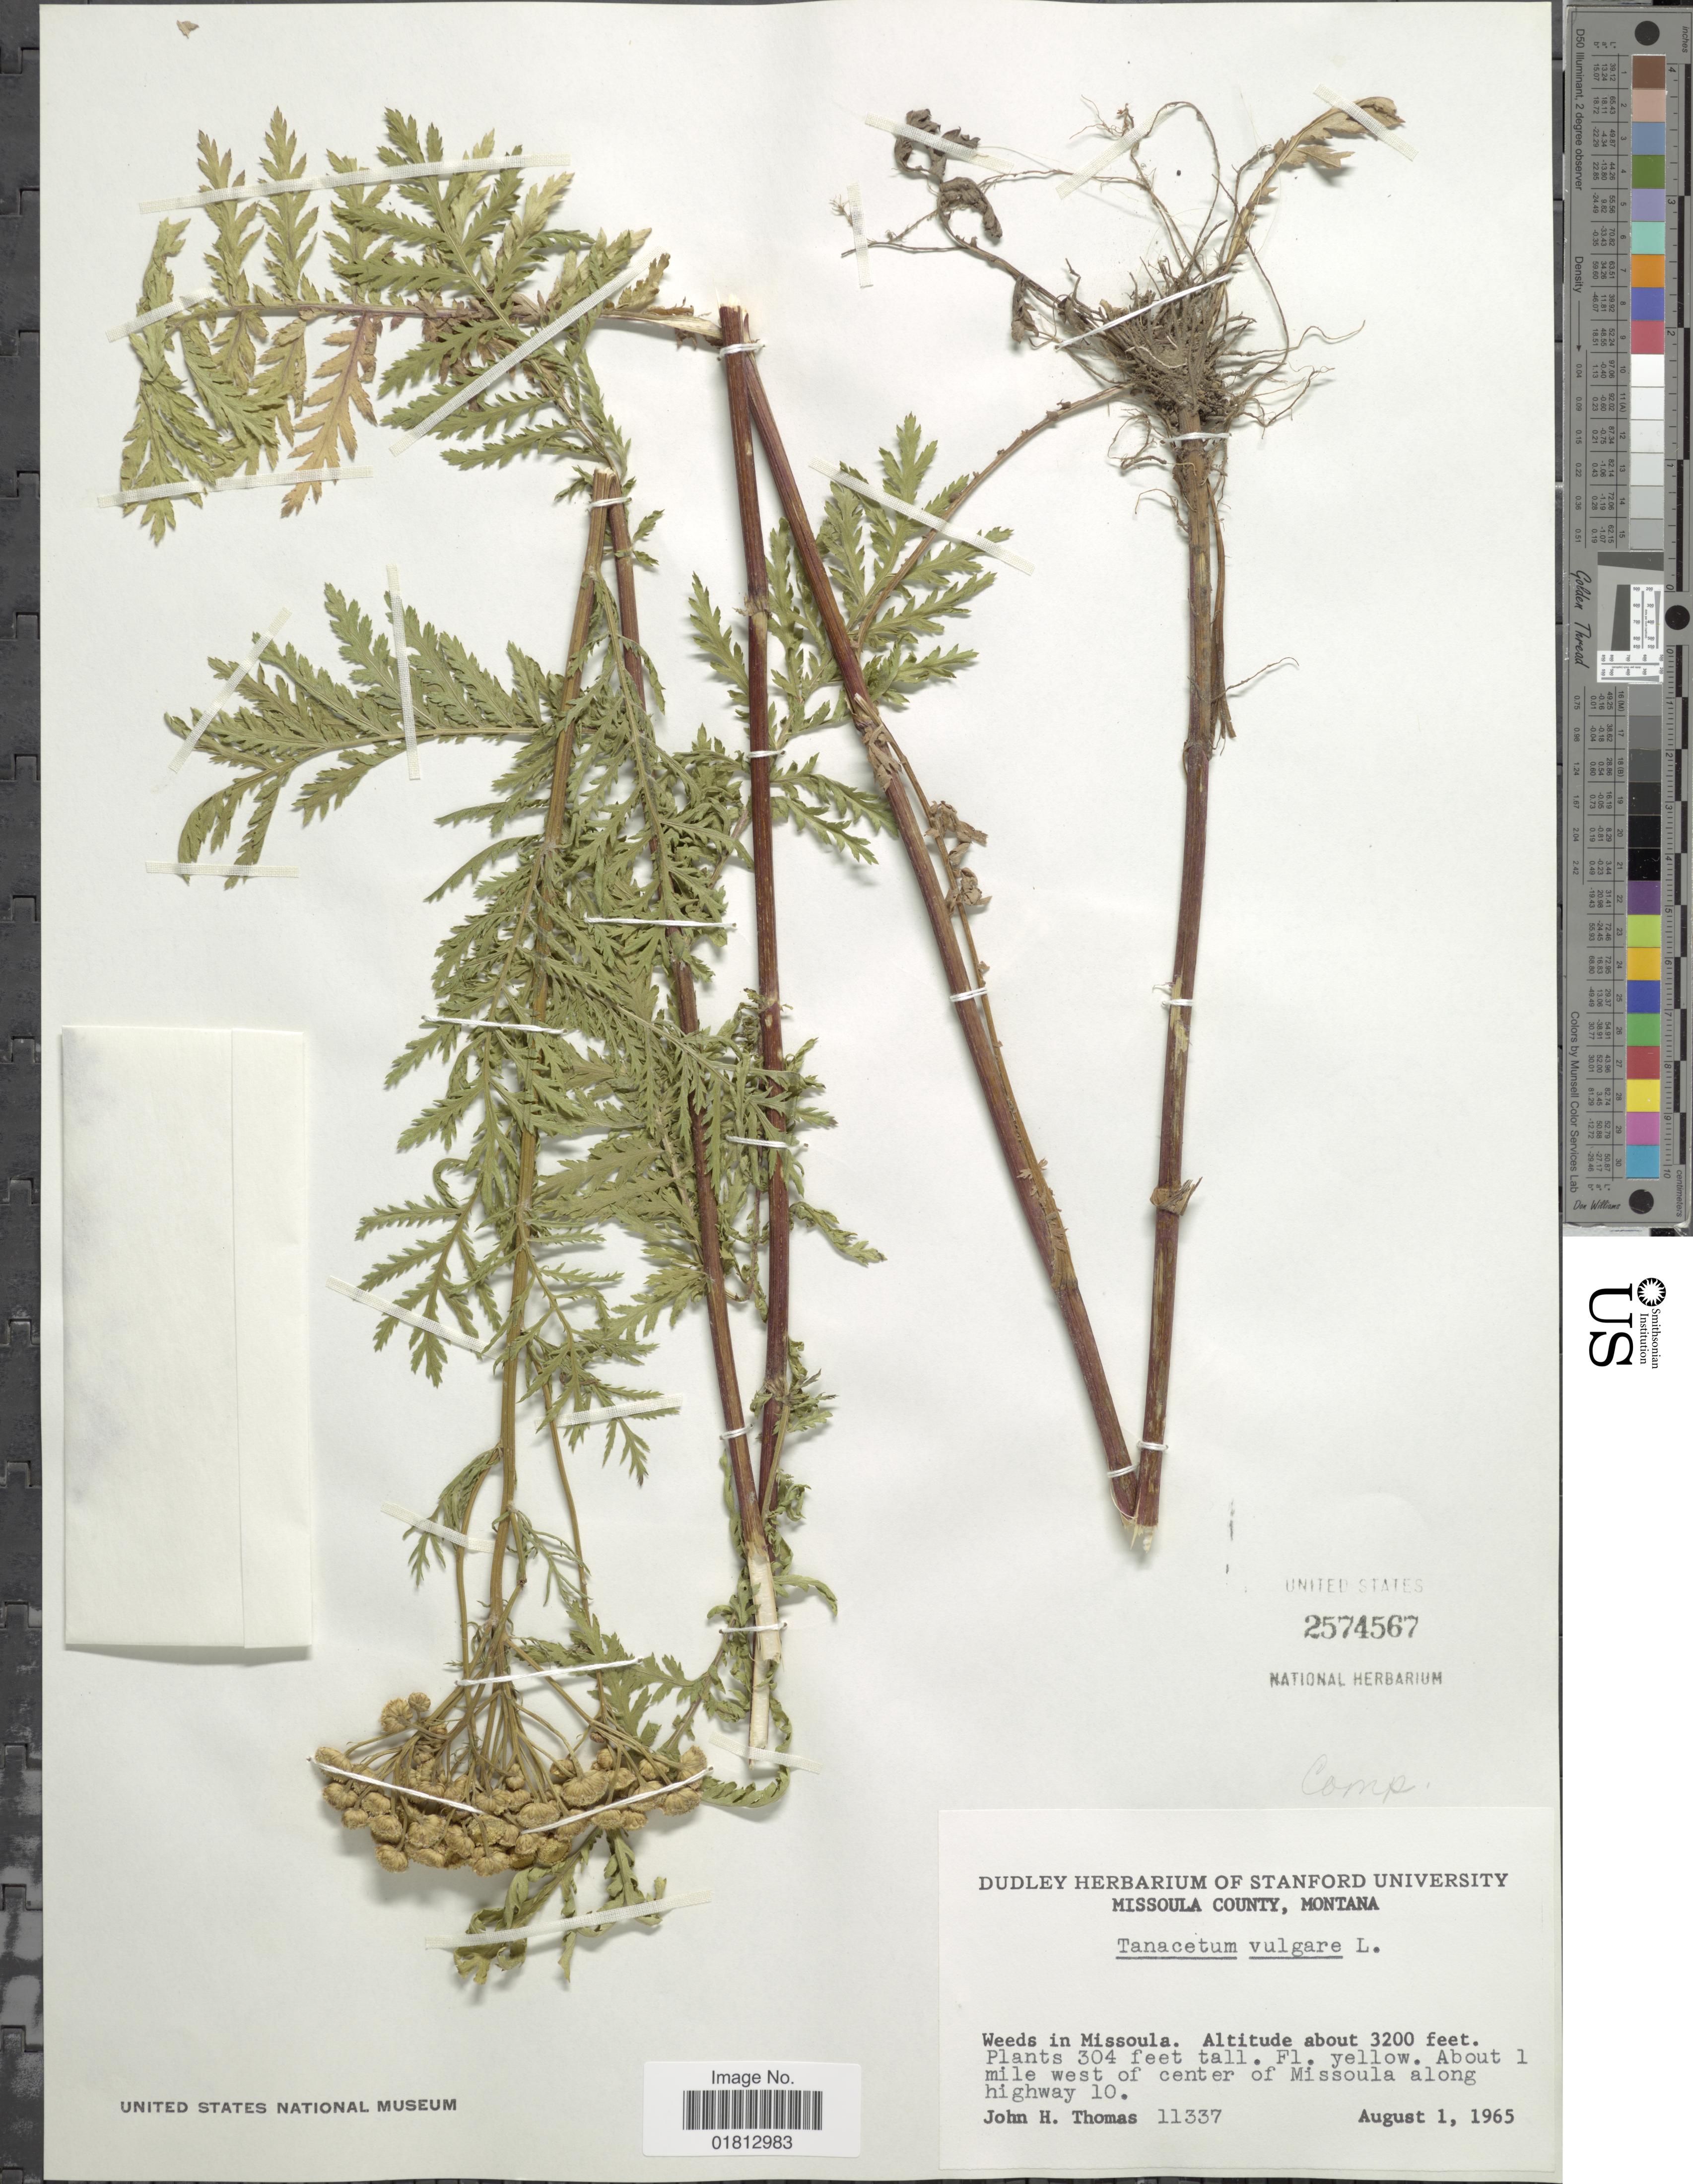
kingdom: Plantae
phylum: Tracheophyta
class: Magnoliopsida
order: Asterales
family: Asteraceae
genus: Tanacetum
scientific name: Tanacetum vulgare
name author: L.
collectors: J. H. Thomas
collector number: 11337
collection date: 1965-08-01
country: United States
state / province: Montana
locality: Missoula County, Montana, Weeds in Missoula, About 1 mile west of center of Missoula along highway 10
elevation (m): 975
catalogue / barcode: US 2574567